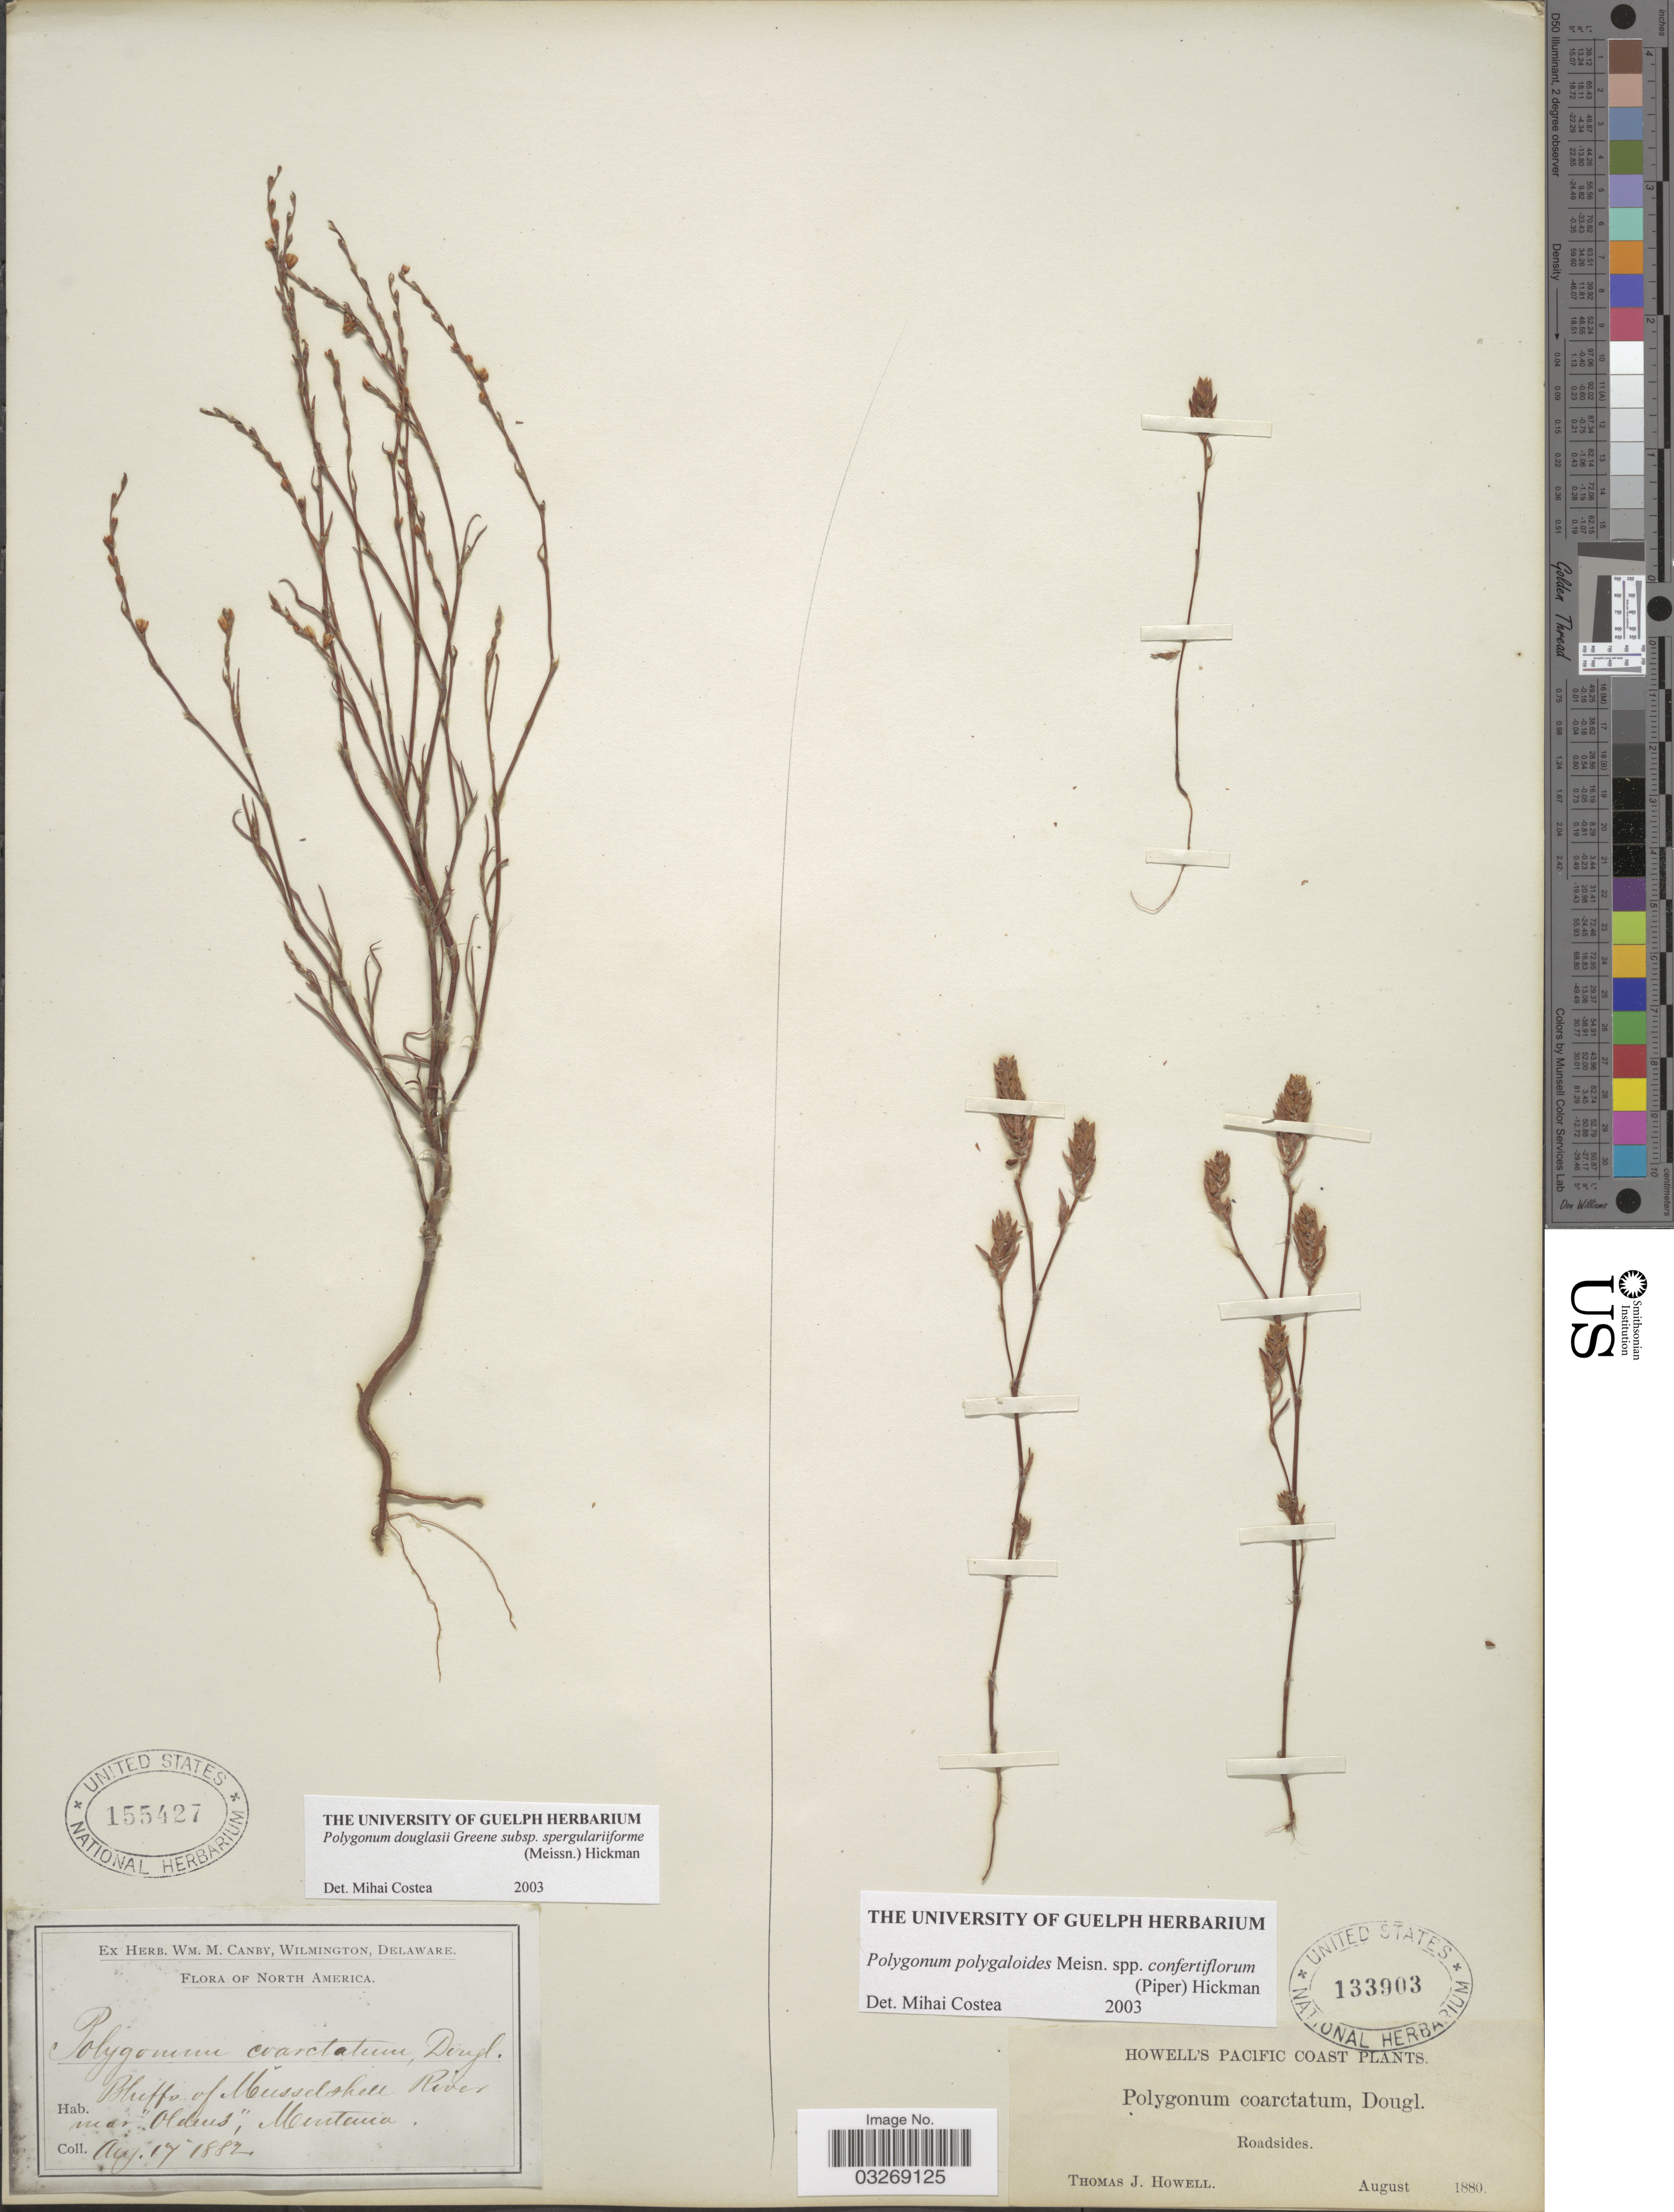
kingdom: Plantae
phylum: Tracheophyta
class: Magnoliopsida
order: Caryophyllales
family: Polygonaceae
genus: Polygonum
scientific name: Polygonum douglasii subsp. spergulariiforme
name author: (Meisn. ex Small) Hickman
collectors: ex herb. W.M. Canby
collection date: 1882-08-17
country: United States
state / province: Montana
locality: Bluffs of Musselshell River near "Oldeus."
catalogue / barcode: US 155427